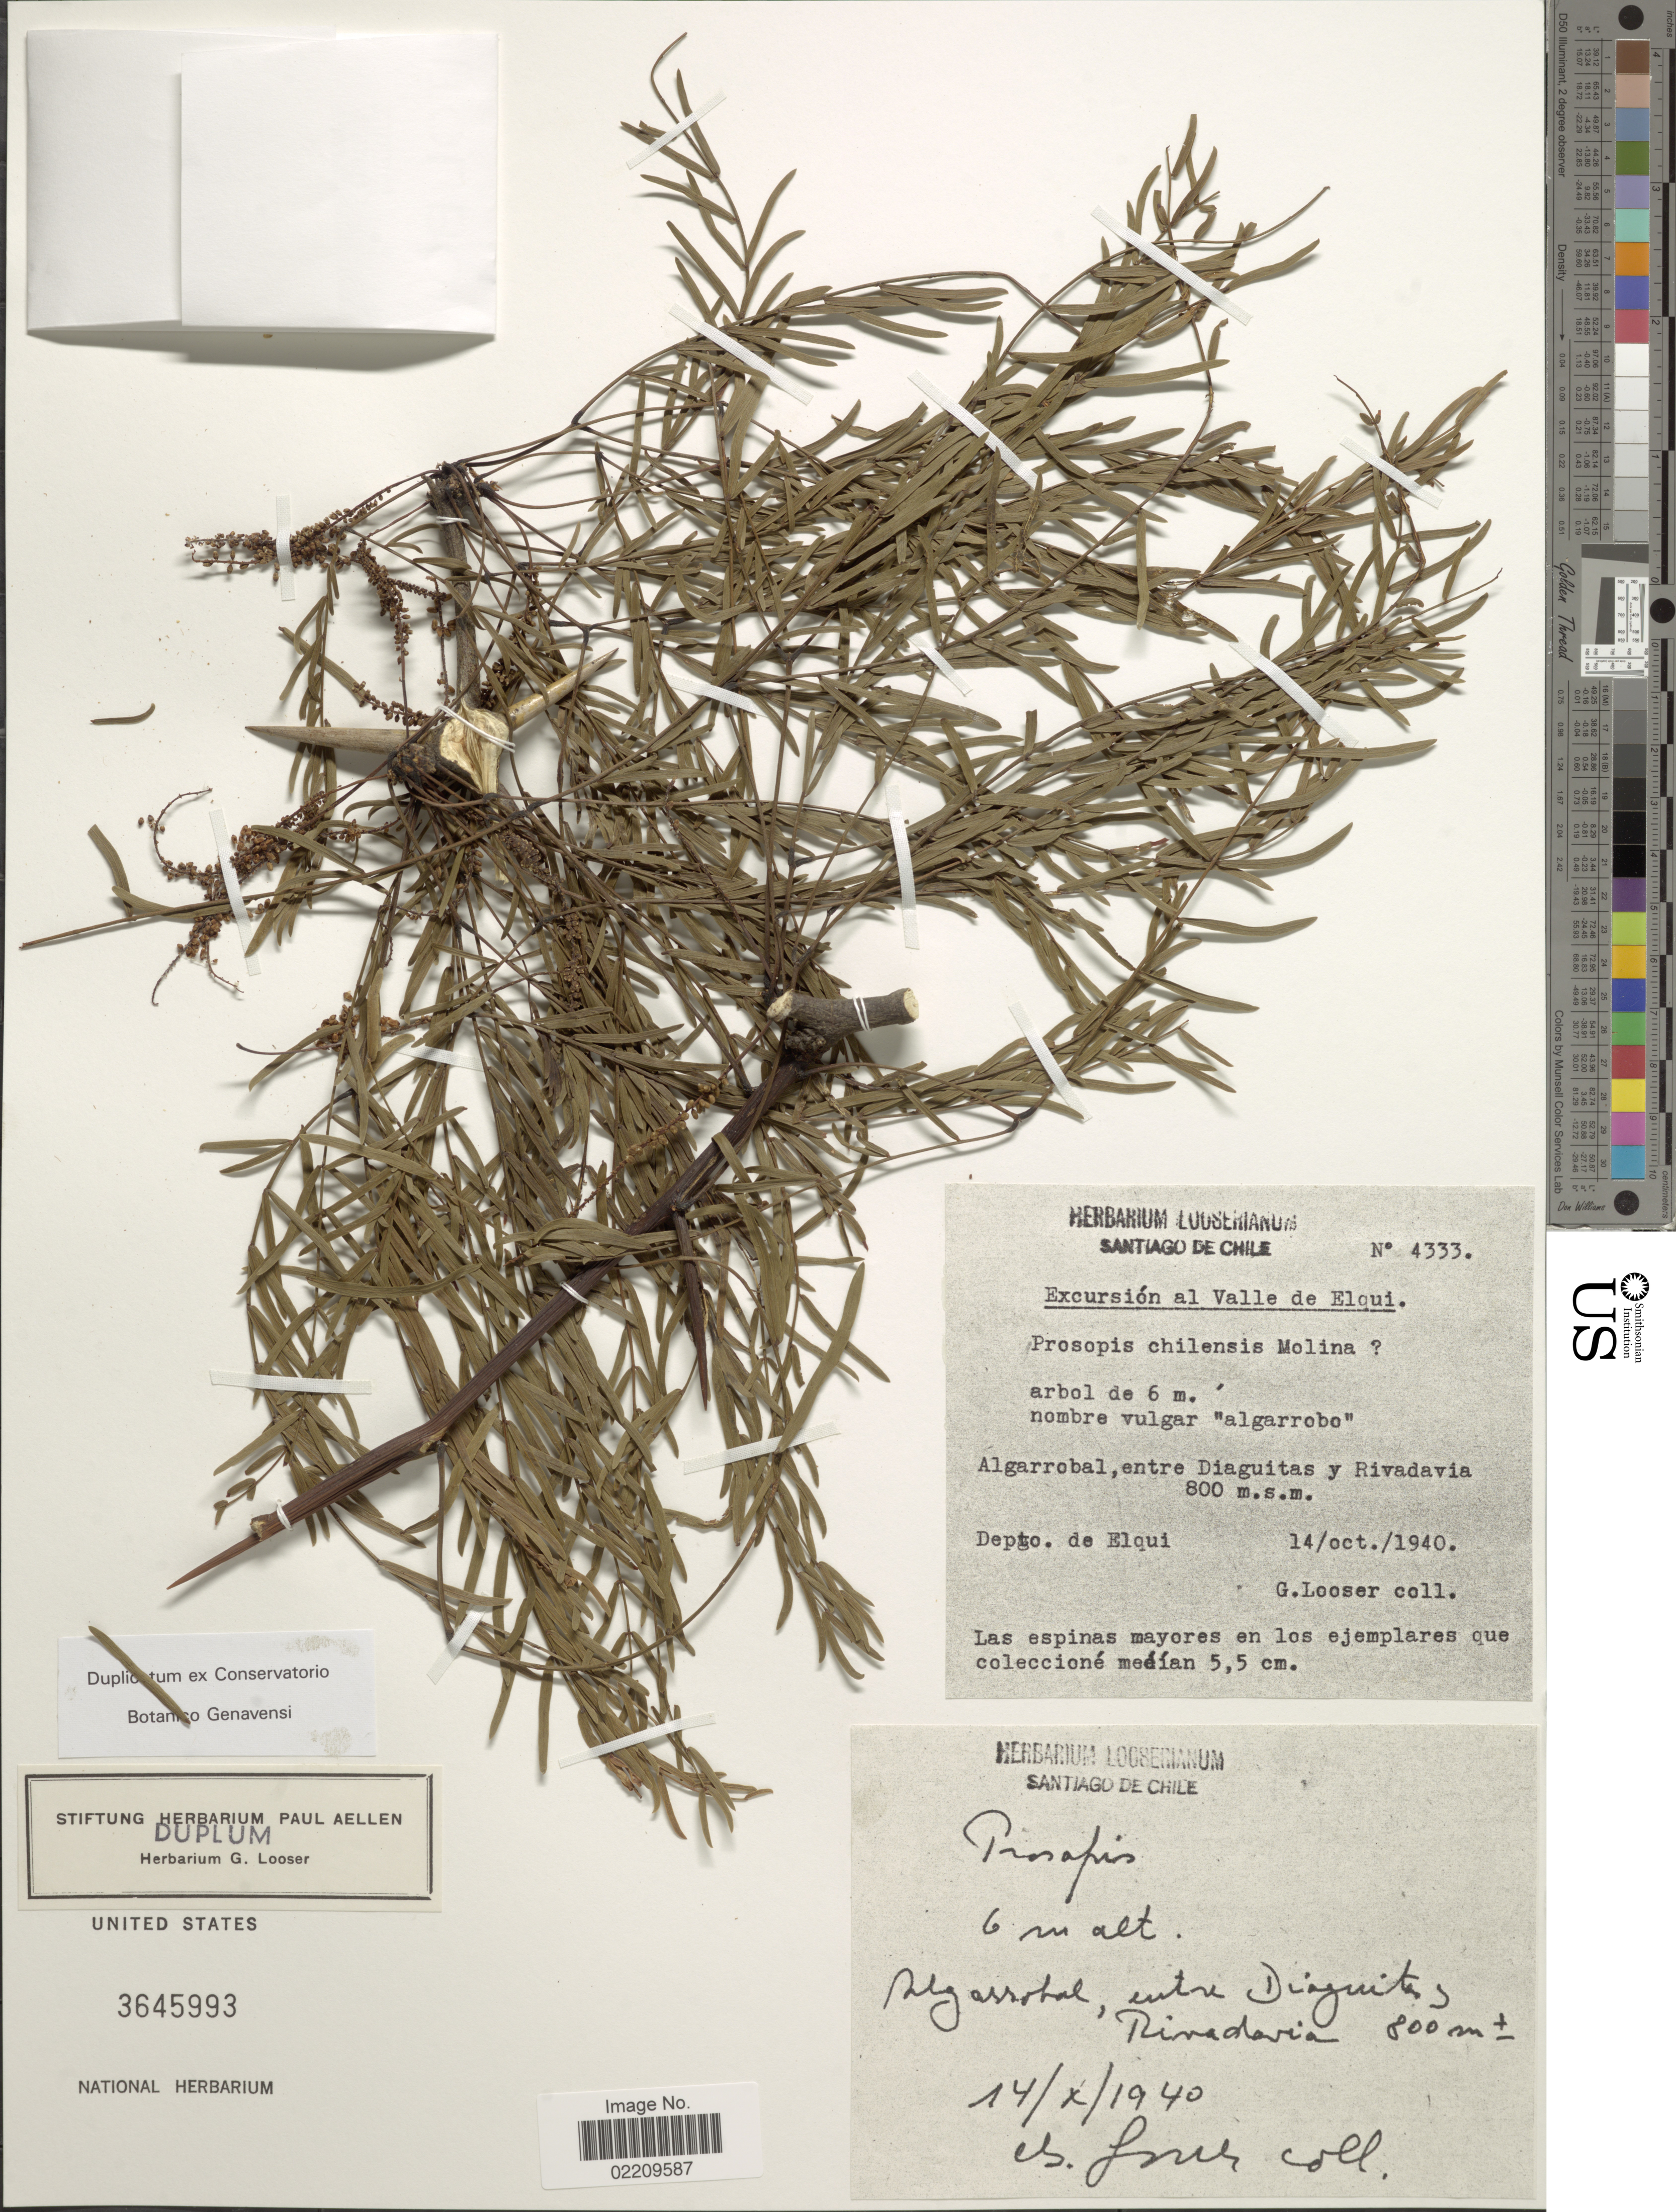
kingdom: Plantae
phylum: Tracheophyta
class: Magnoliopsida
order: Fabales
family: Fabaceae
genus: Neltuma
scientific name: Neltuma sp.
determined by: Strong, Mark T., (BOT), Smithsonian Institution - National Museum of Natural History (UNITED STATES)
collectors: G. Looser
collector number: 4333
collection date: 1940-10-14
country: Chile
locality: Al Valle de Elqui. Depto. Elqui. Algarrobal, entre Diaguitas y Rivadavia.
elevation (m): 800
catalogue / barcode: US 3645993